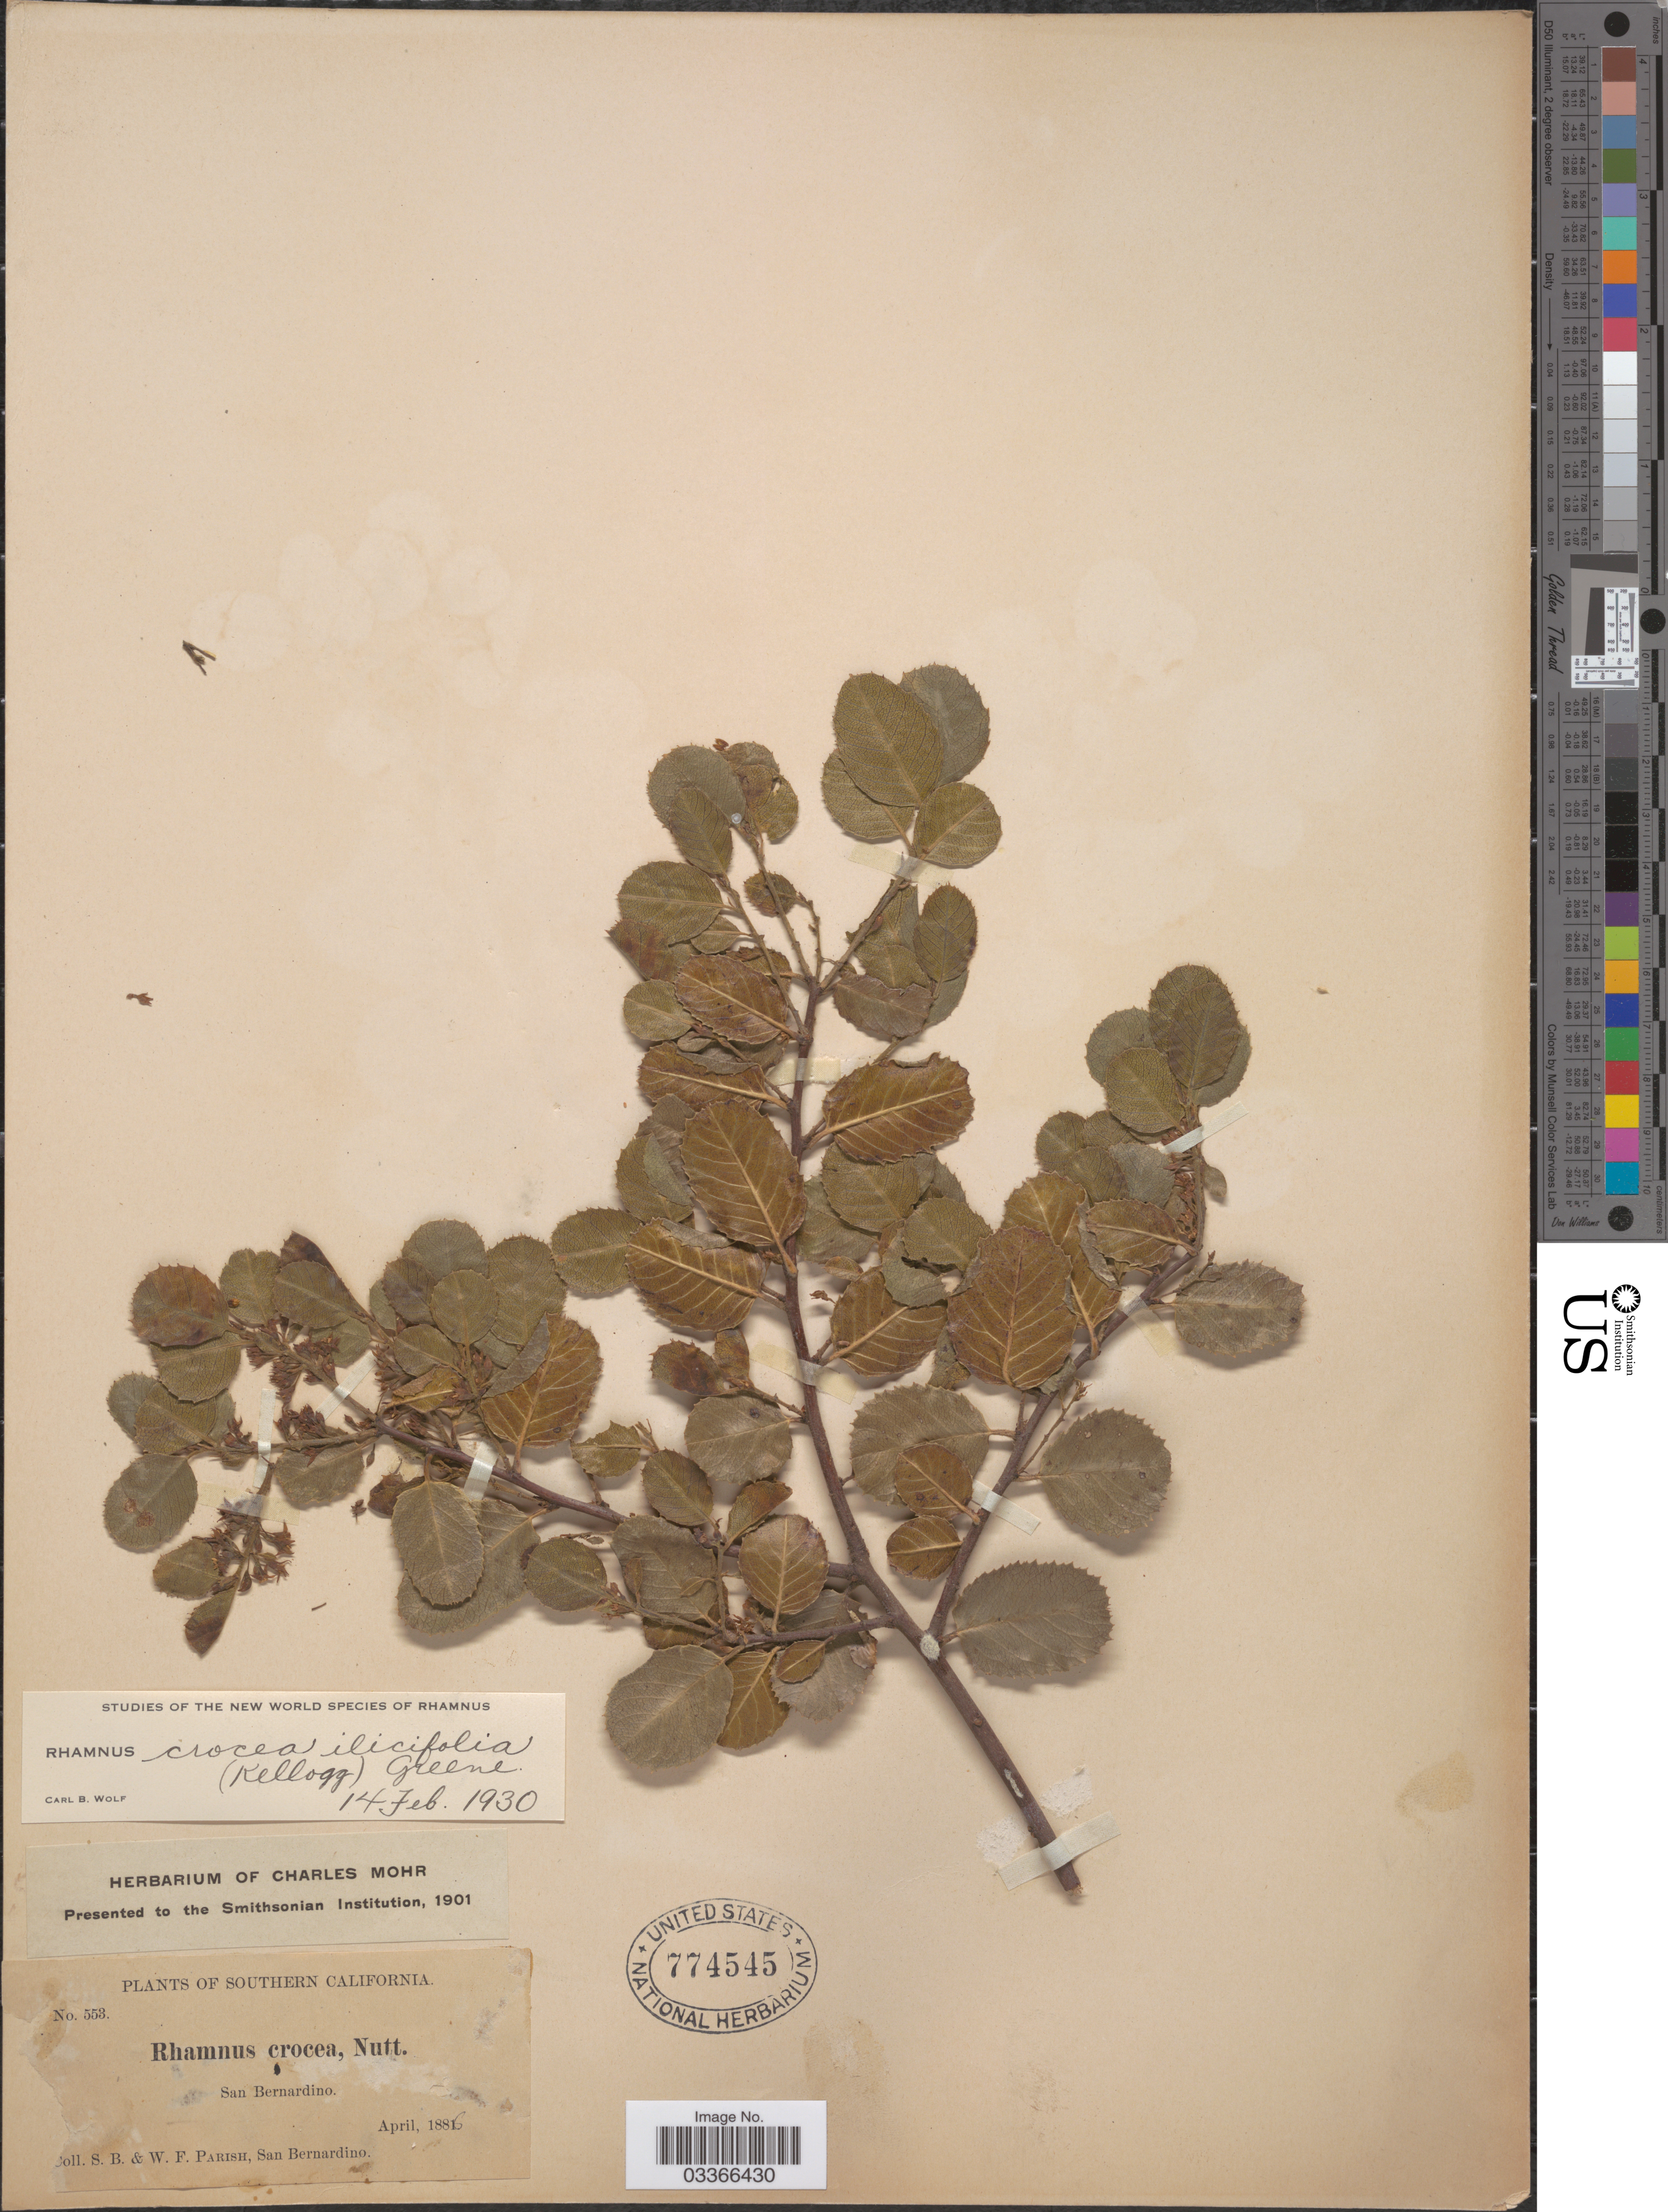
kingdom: Plantae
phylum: Tracheophyta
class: Magnoliopsida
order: Rosales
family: Rhamnaceae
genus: Rhamnus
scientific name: Rhamnus crocea var. ilicifolia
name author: (Kellogg) Greene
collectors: S. B. Parish & W. F. Parish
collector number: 553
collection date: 1886-04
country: United States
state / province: California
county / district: San Bernardino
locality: Southern California. San Bernardino.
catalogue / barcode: US 774545